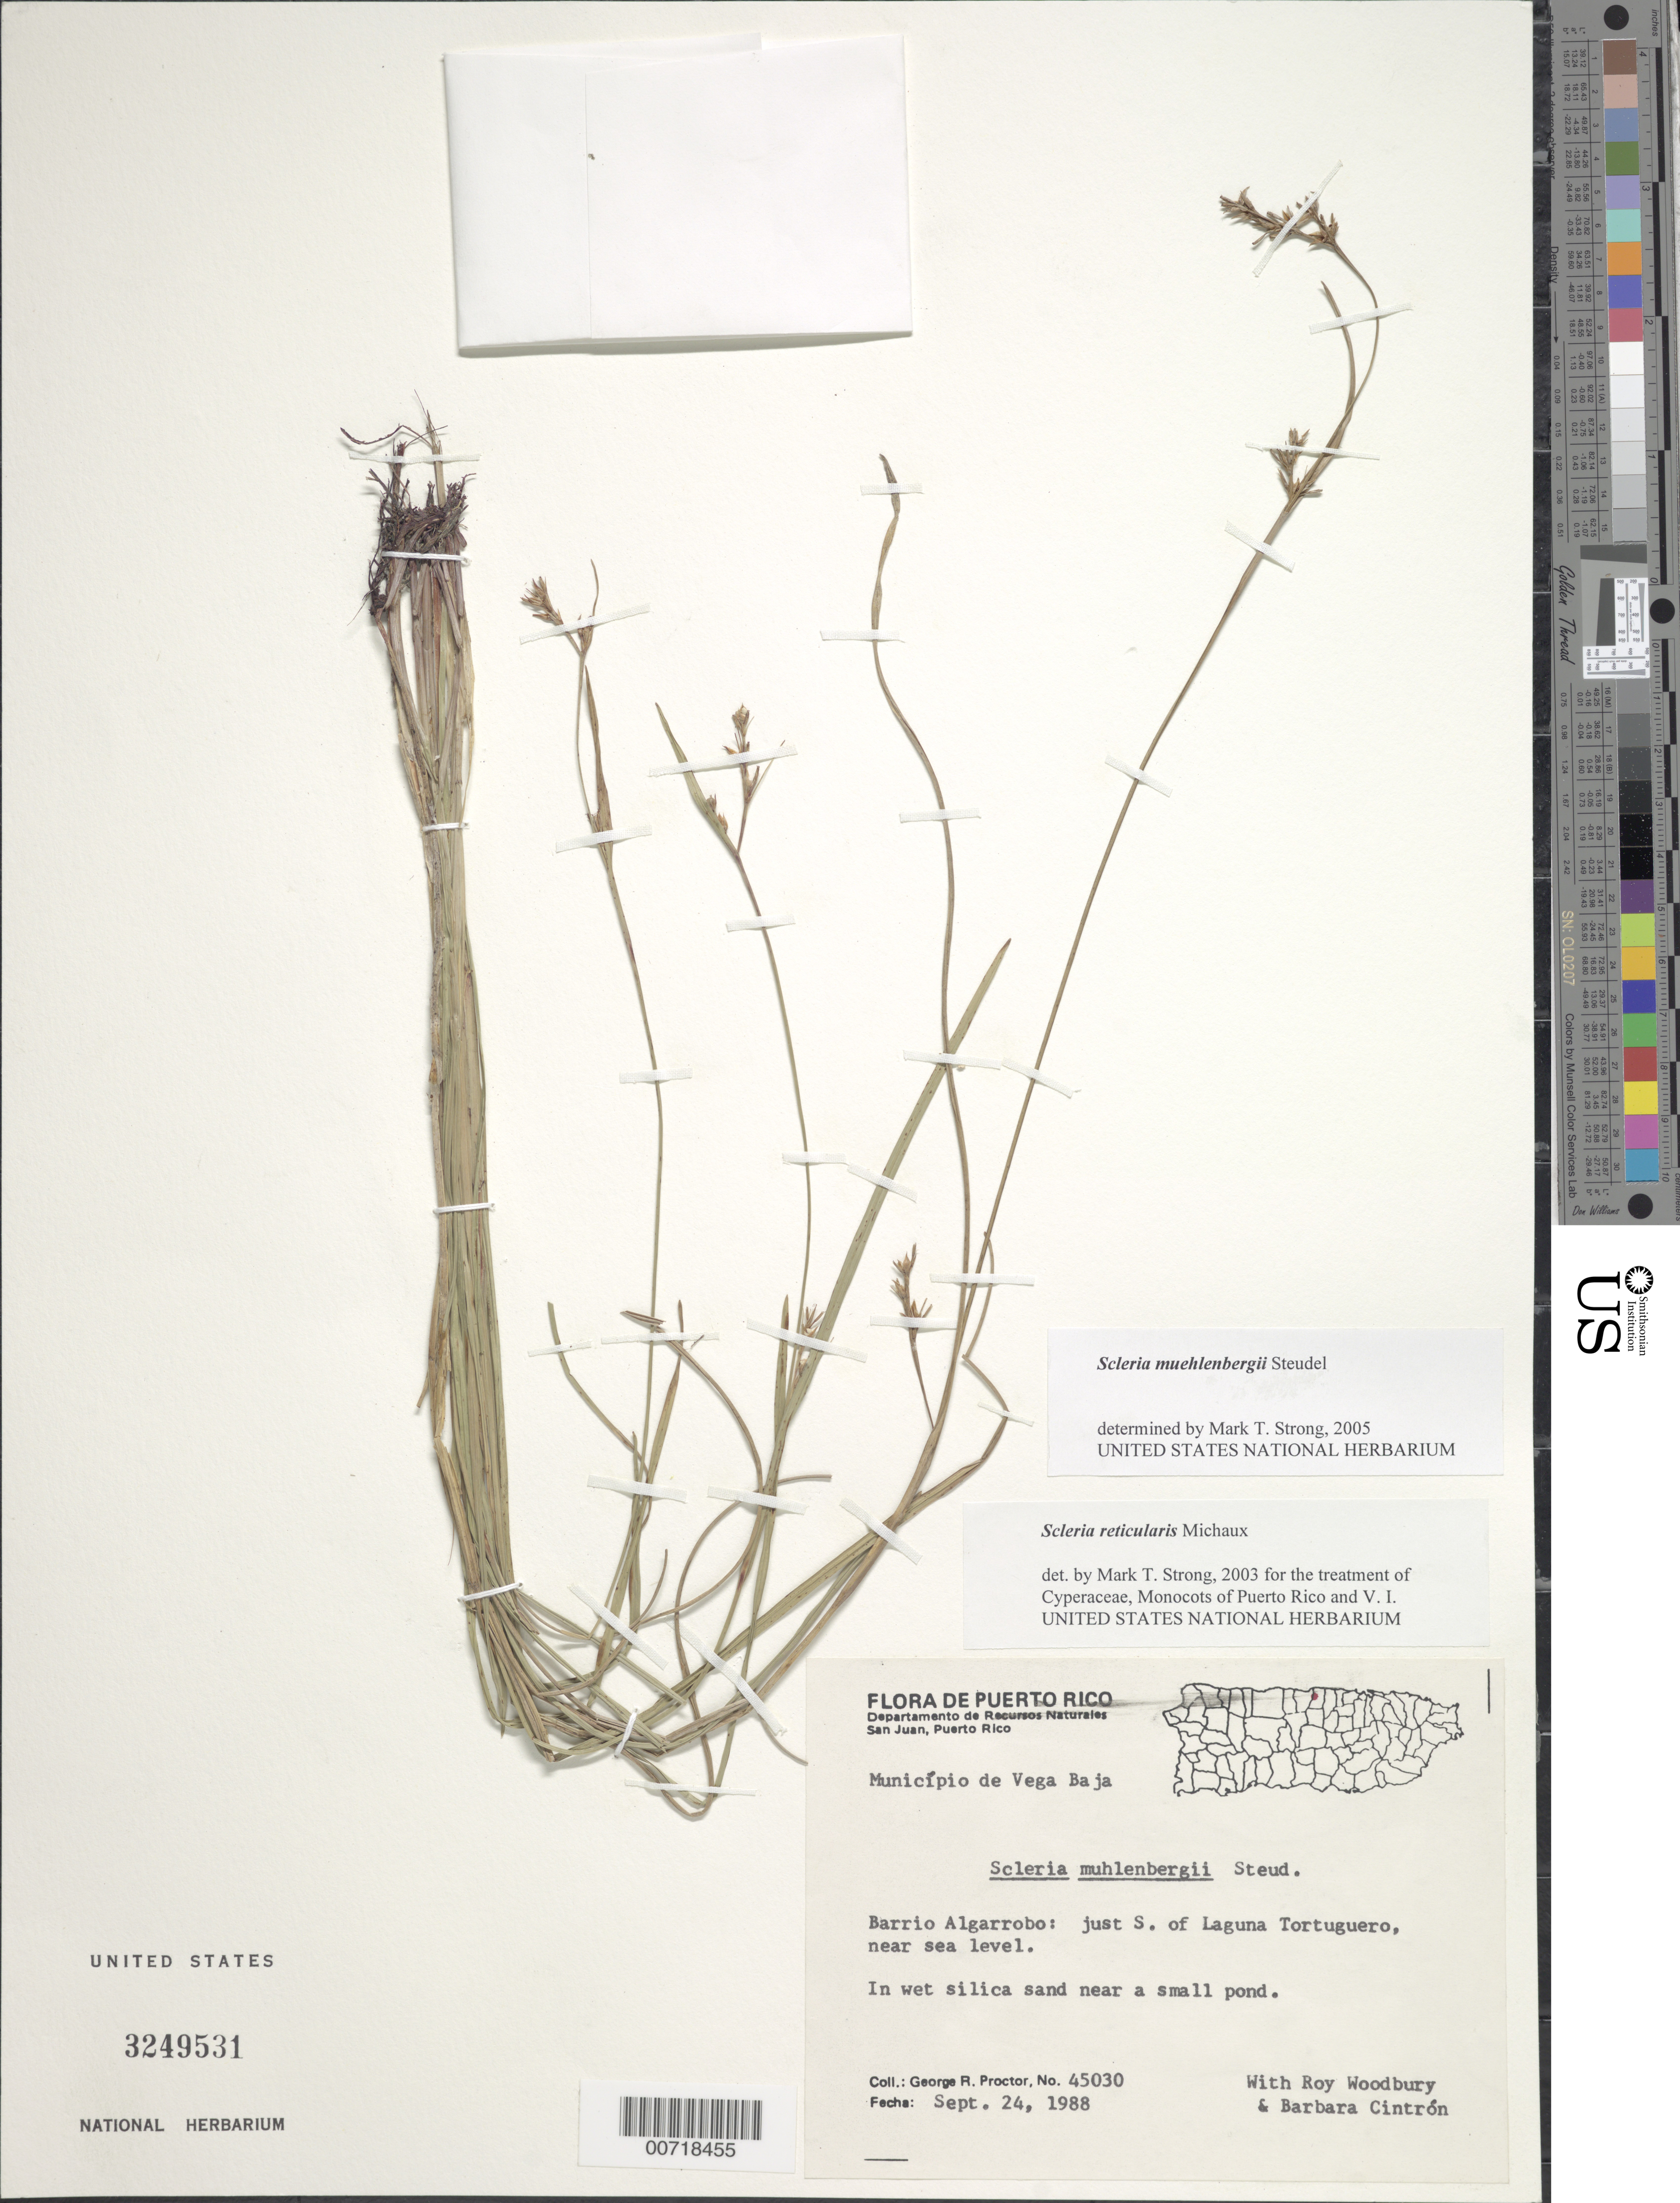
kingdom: Plantae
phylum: Tracheophyta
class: Liliopsida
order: Poales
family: Cyperaceae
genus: Scleria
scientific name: Scleria muehlenbergii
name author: Steud.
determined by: Strong, Mark T., (BOT), Smithsonian Institution - National Museum of Natural History (UNITED STATES)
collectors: G. R. Proctor, R. O. Woodbury & B. Cintrón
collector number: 45030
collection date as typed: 24 Sep 1988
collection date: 1988-09-24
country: Puerto Rico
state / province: Manatí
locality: Vega Baja: Barrio Algarrobo, just S of Laguna Tortuguero.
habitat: In wet silica sand near a small pond.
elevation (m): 0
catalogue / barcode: US 3249531